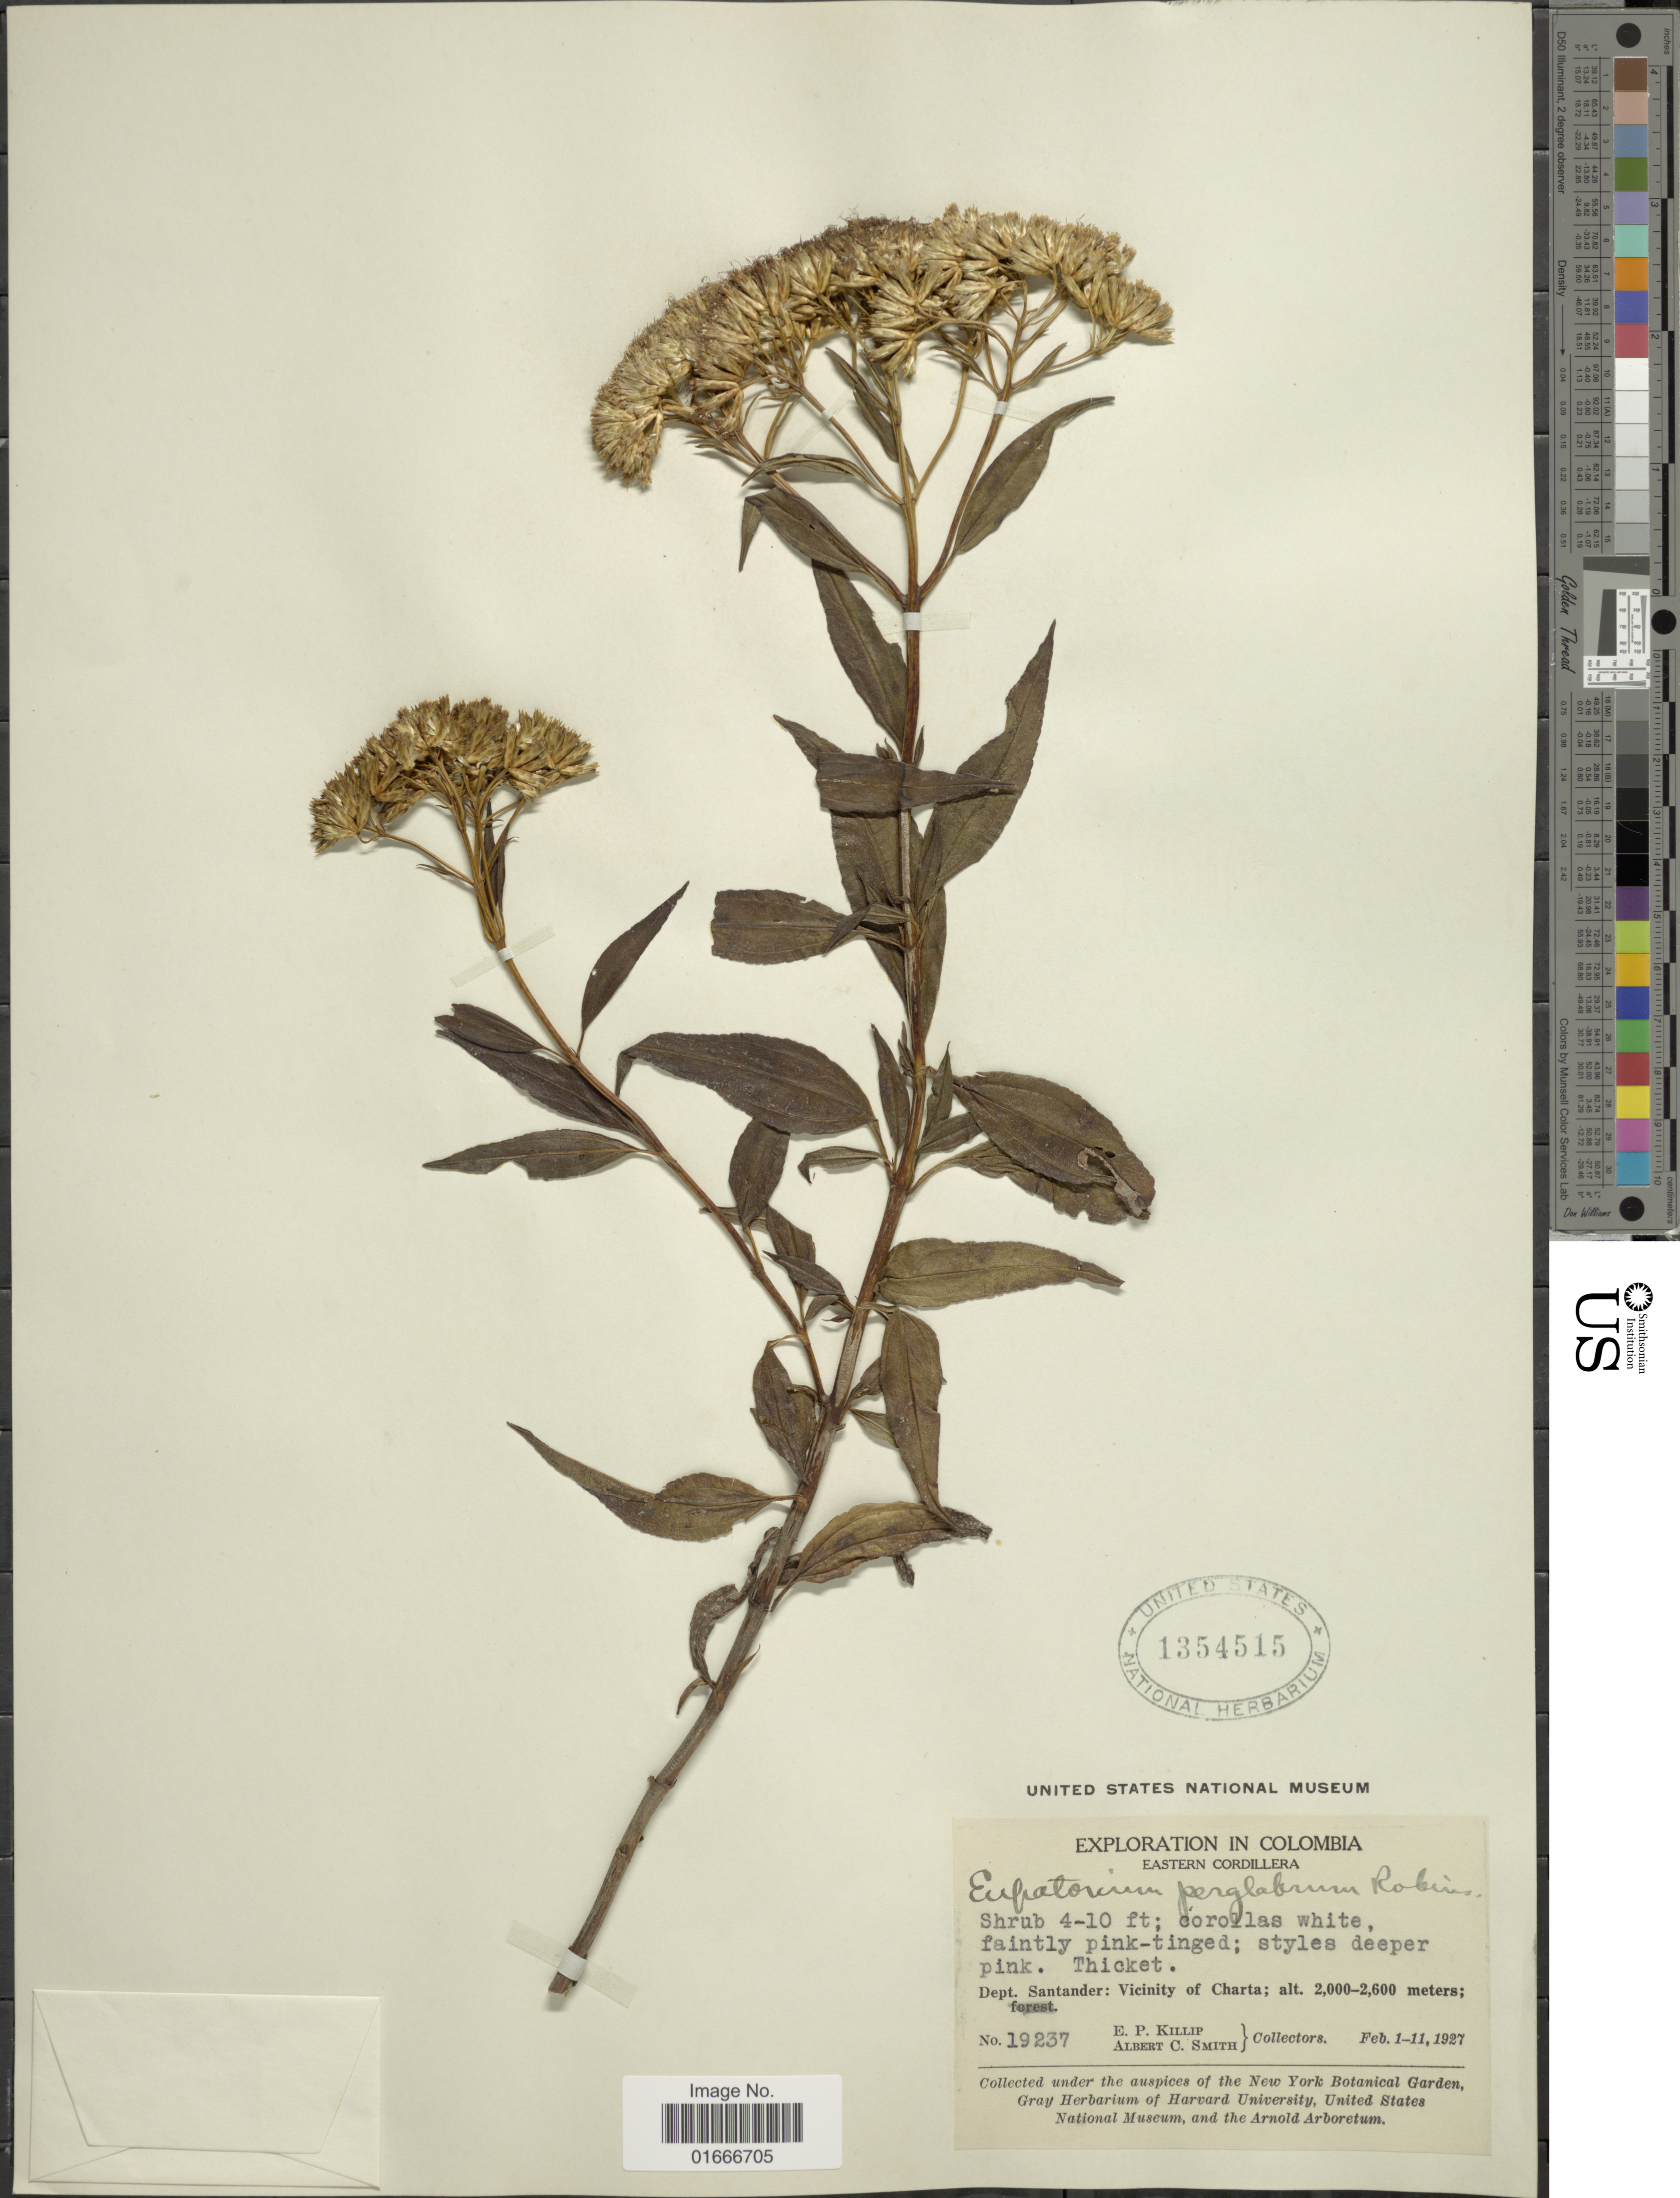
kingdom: Plantae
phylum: Tracheophyta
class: Magnoliopsida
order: Asterales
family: Asteraceae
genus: Chromolaena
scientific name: Chromolaena perglabra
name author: (B.L. Rob.) R.M. King & H. Rob.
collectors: E. P. Killip & A. C. Smith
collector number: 19237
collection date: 1927-02-01/1927-02-11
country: Colombia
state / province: Santander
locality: Eastern Cordillera, Vicinity of Charta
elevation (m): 2000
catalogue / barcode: US 1354515